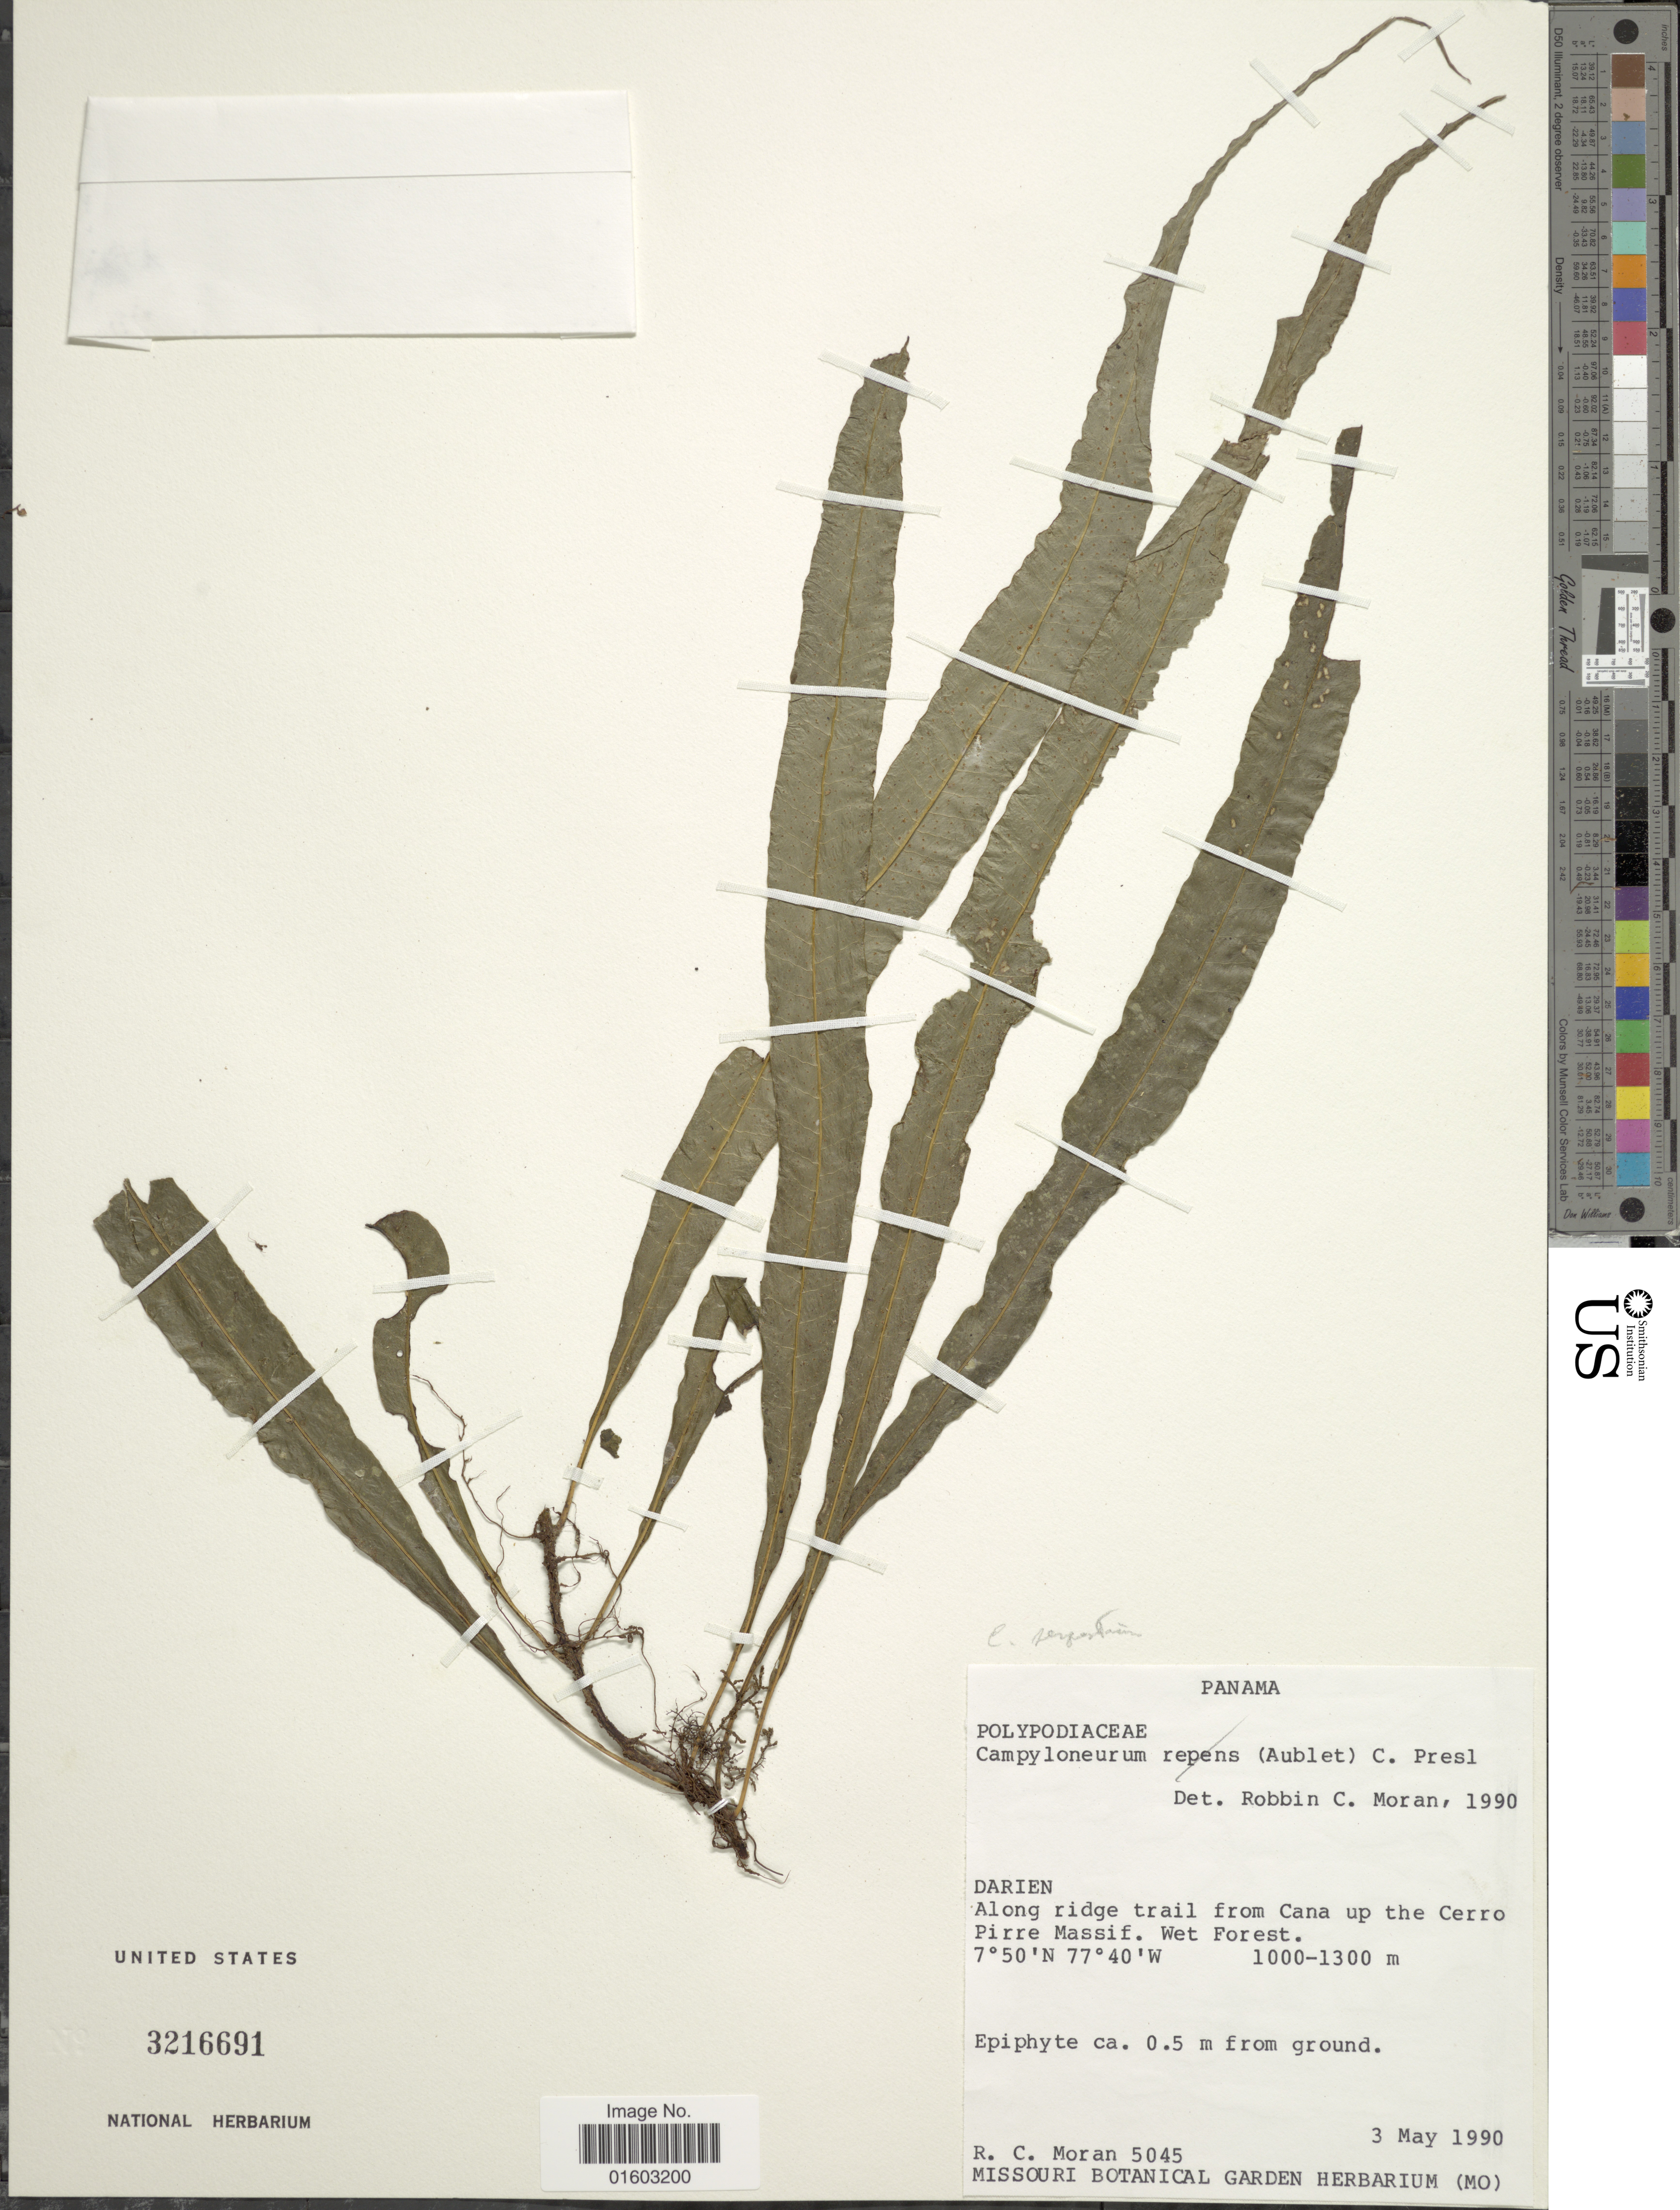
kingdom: Plantae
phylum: Tracheophyta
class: Polypodiopsida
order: Polypodiales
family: Polypodiaceae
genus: Campyloneurum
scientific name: Campyloneurum serpentinum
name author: (Christ) Ching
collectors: R. C. Moran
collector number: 5045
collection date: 1990-05-03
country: Panama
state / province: Darién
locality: Along ridge trail from Cana up the Cerro Pirre Massif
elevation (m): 1000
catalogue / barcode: US 3216691